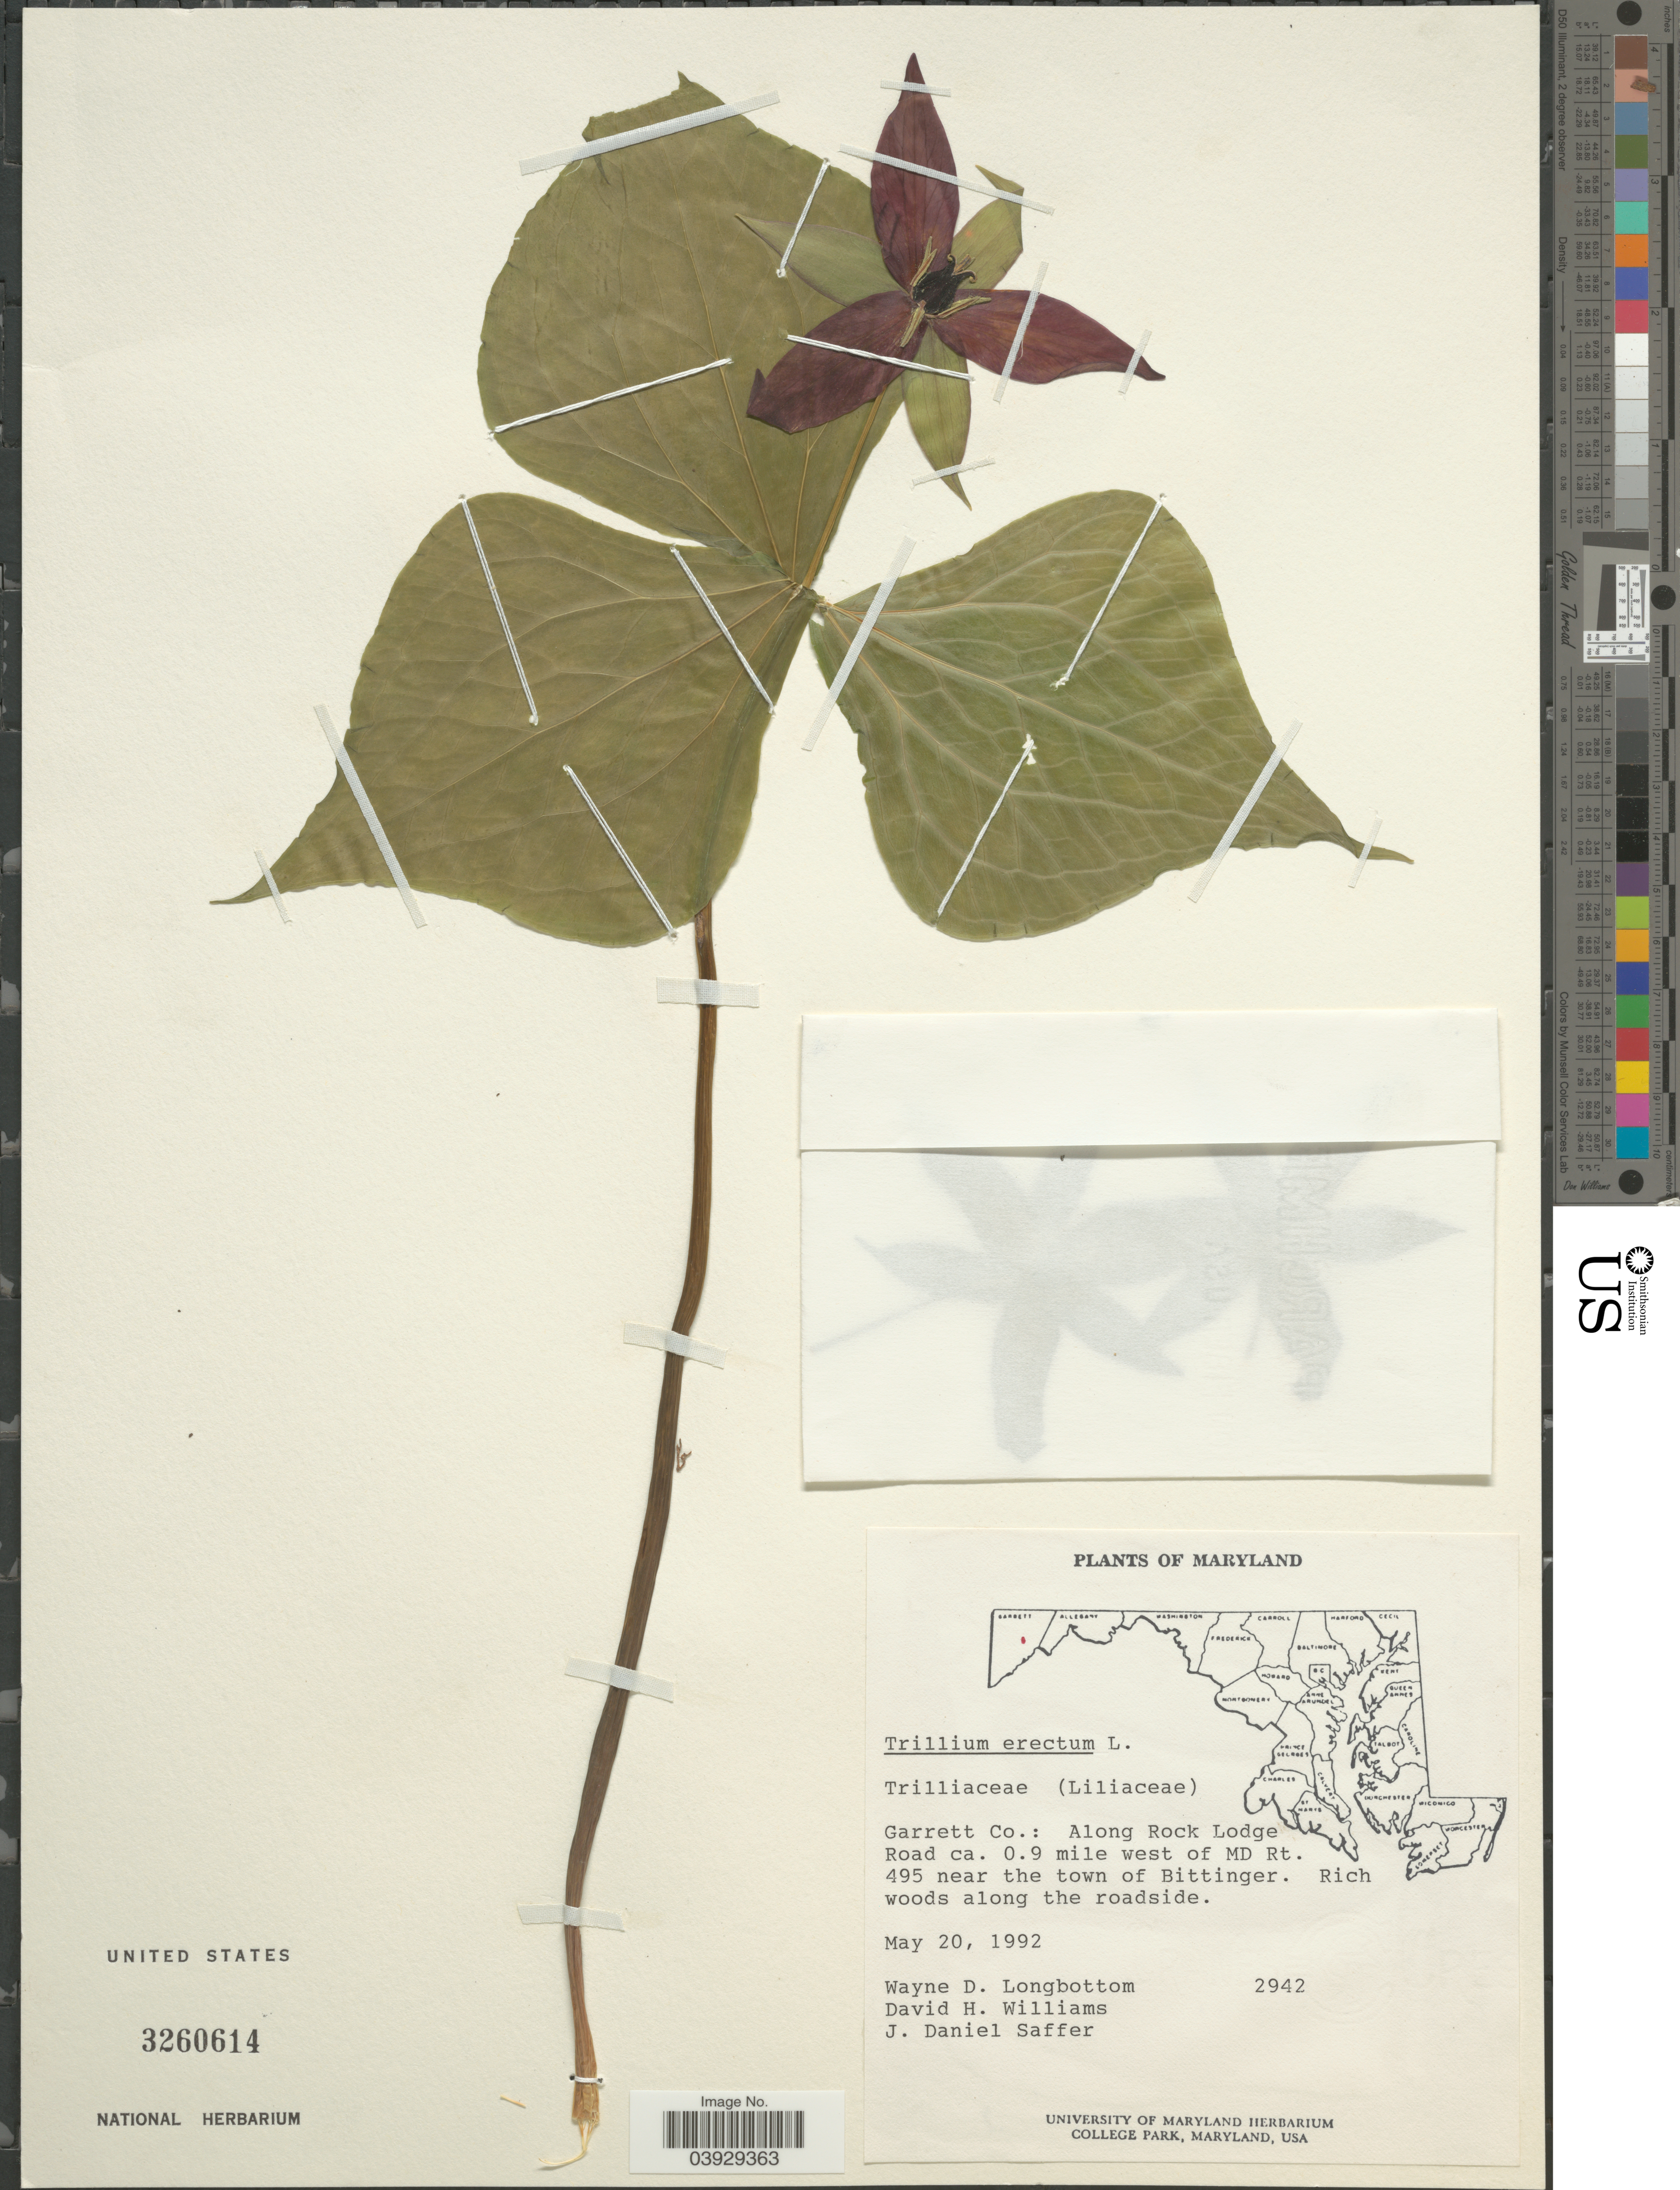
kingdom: Plantae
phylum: Tracheophyta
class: Liliopsida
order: Liliales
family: Melanthiaceae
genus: Trillium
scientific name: Trillium erectum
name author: L.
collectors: W. D. Longbottom, D. E. Williams & J. Saffer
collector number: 2942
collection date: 1992-05-20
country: United States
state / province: Maryland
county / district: Garrett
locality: Garrett Co.: Along Rock Lodge Road ca. 0.9 miles west of MD Rt. 495 near the town of Bittinger. Rich woods along the roadside.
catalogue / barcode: US 3260614